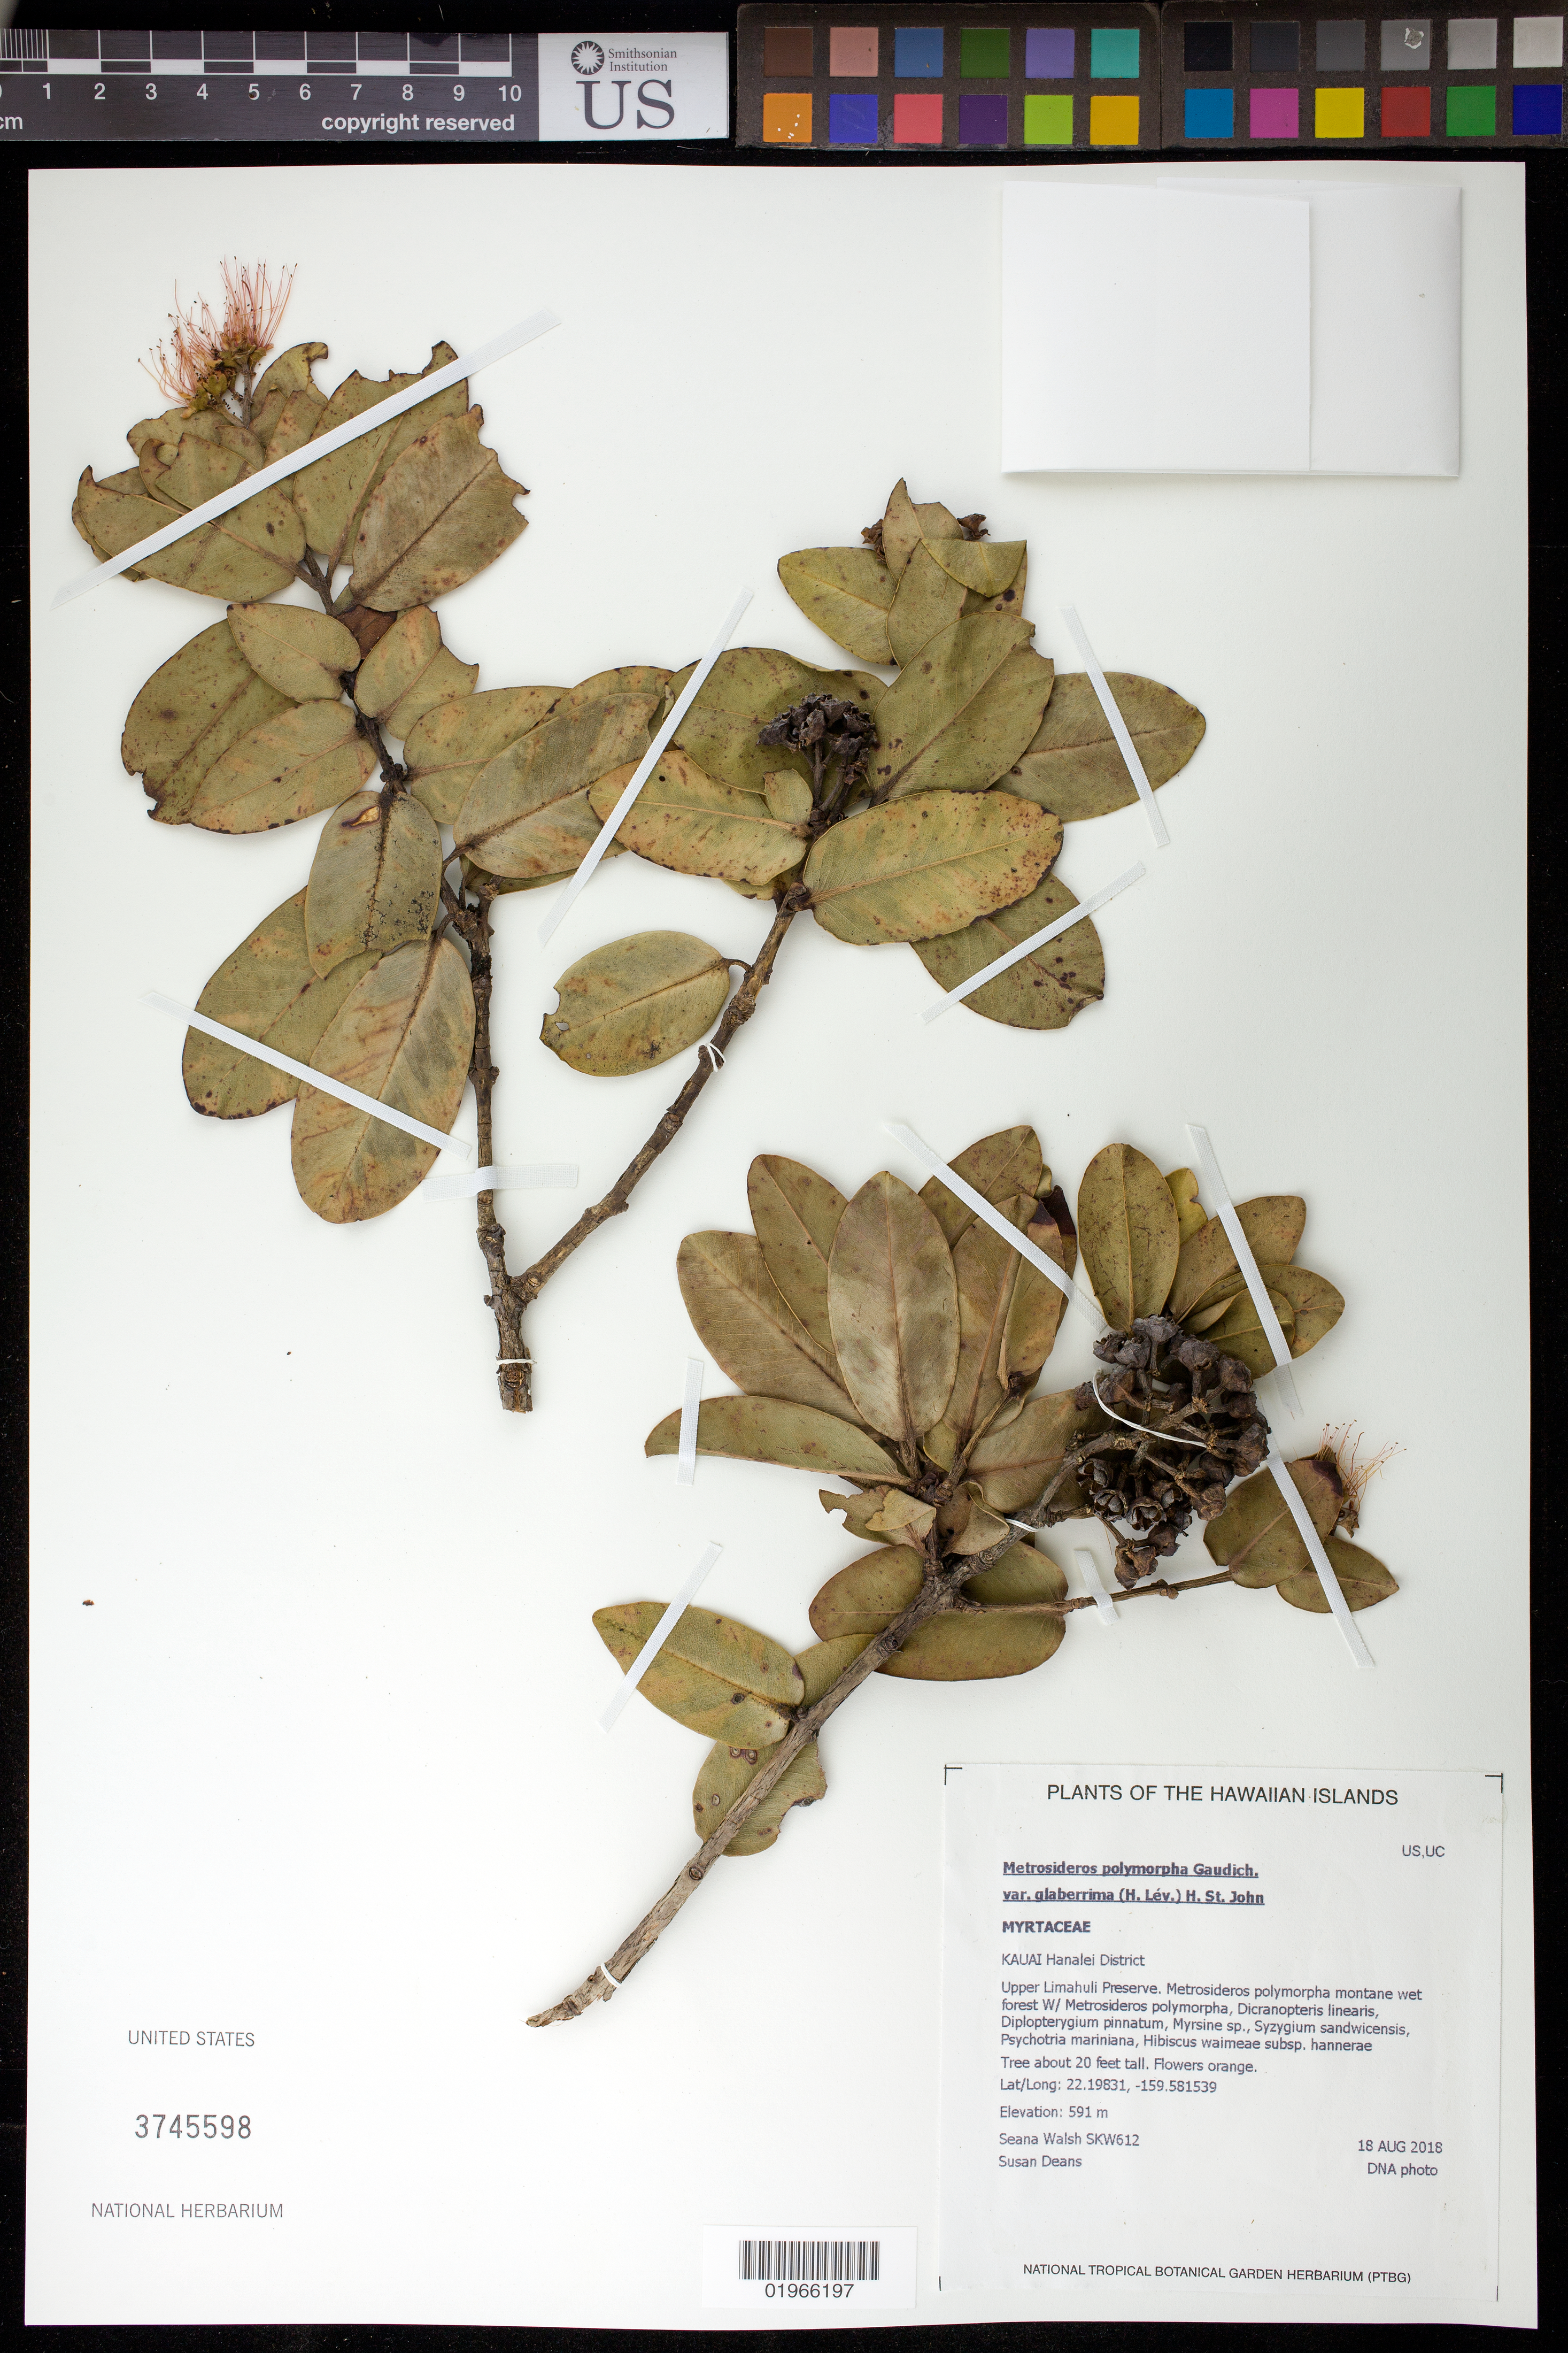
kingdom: Plantae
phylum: Tracheophyta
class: Magnoliopsida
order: Myrtales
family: Myrtaceae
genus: Metrosideros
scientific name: Metrosideros polymorpha var. glaberrima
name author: (H. Lév.) H. St. John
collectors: S. Walsh & S. Deans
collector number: SKW612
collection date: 2018-08-18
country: United States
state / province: Hawaii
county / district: Kauai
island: Kaua'i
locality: Hanalei District, upper Limahuli Preserve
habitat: Montane wet forest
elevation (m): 591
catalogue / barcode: US 3745598